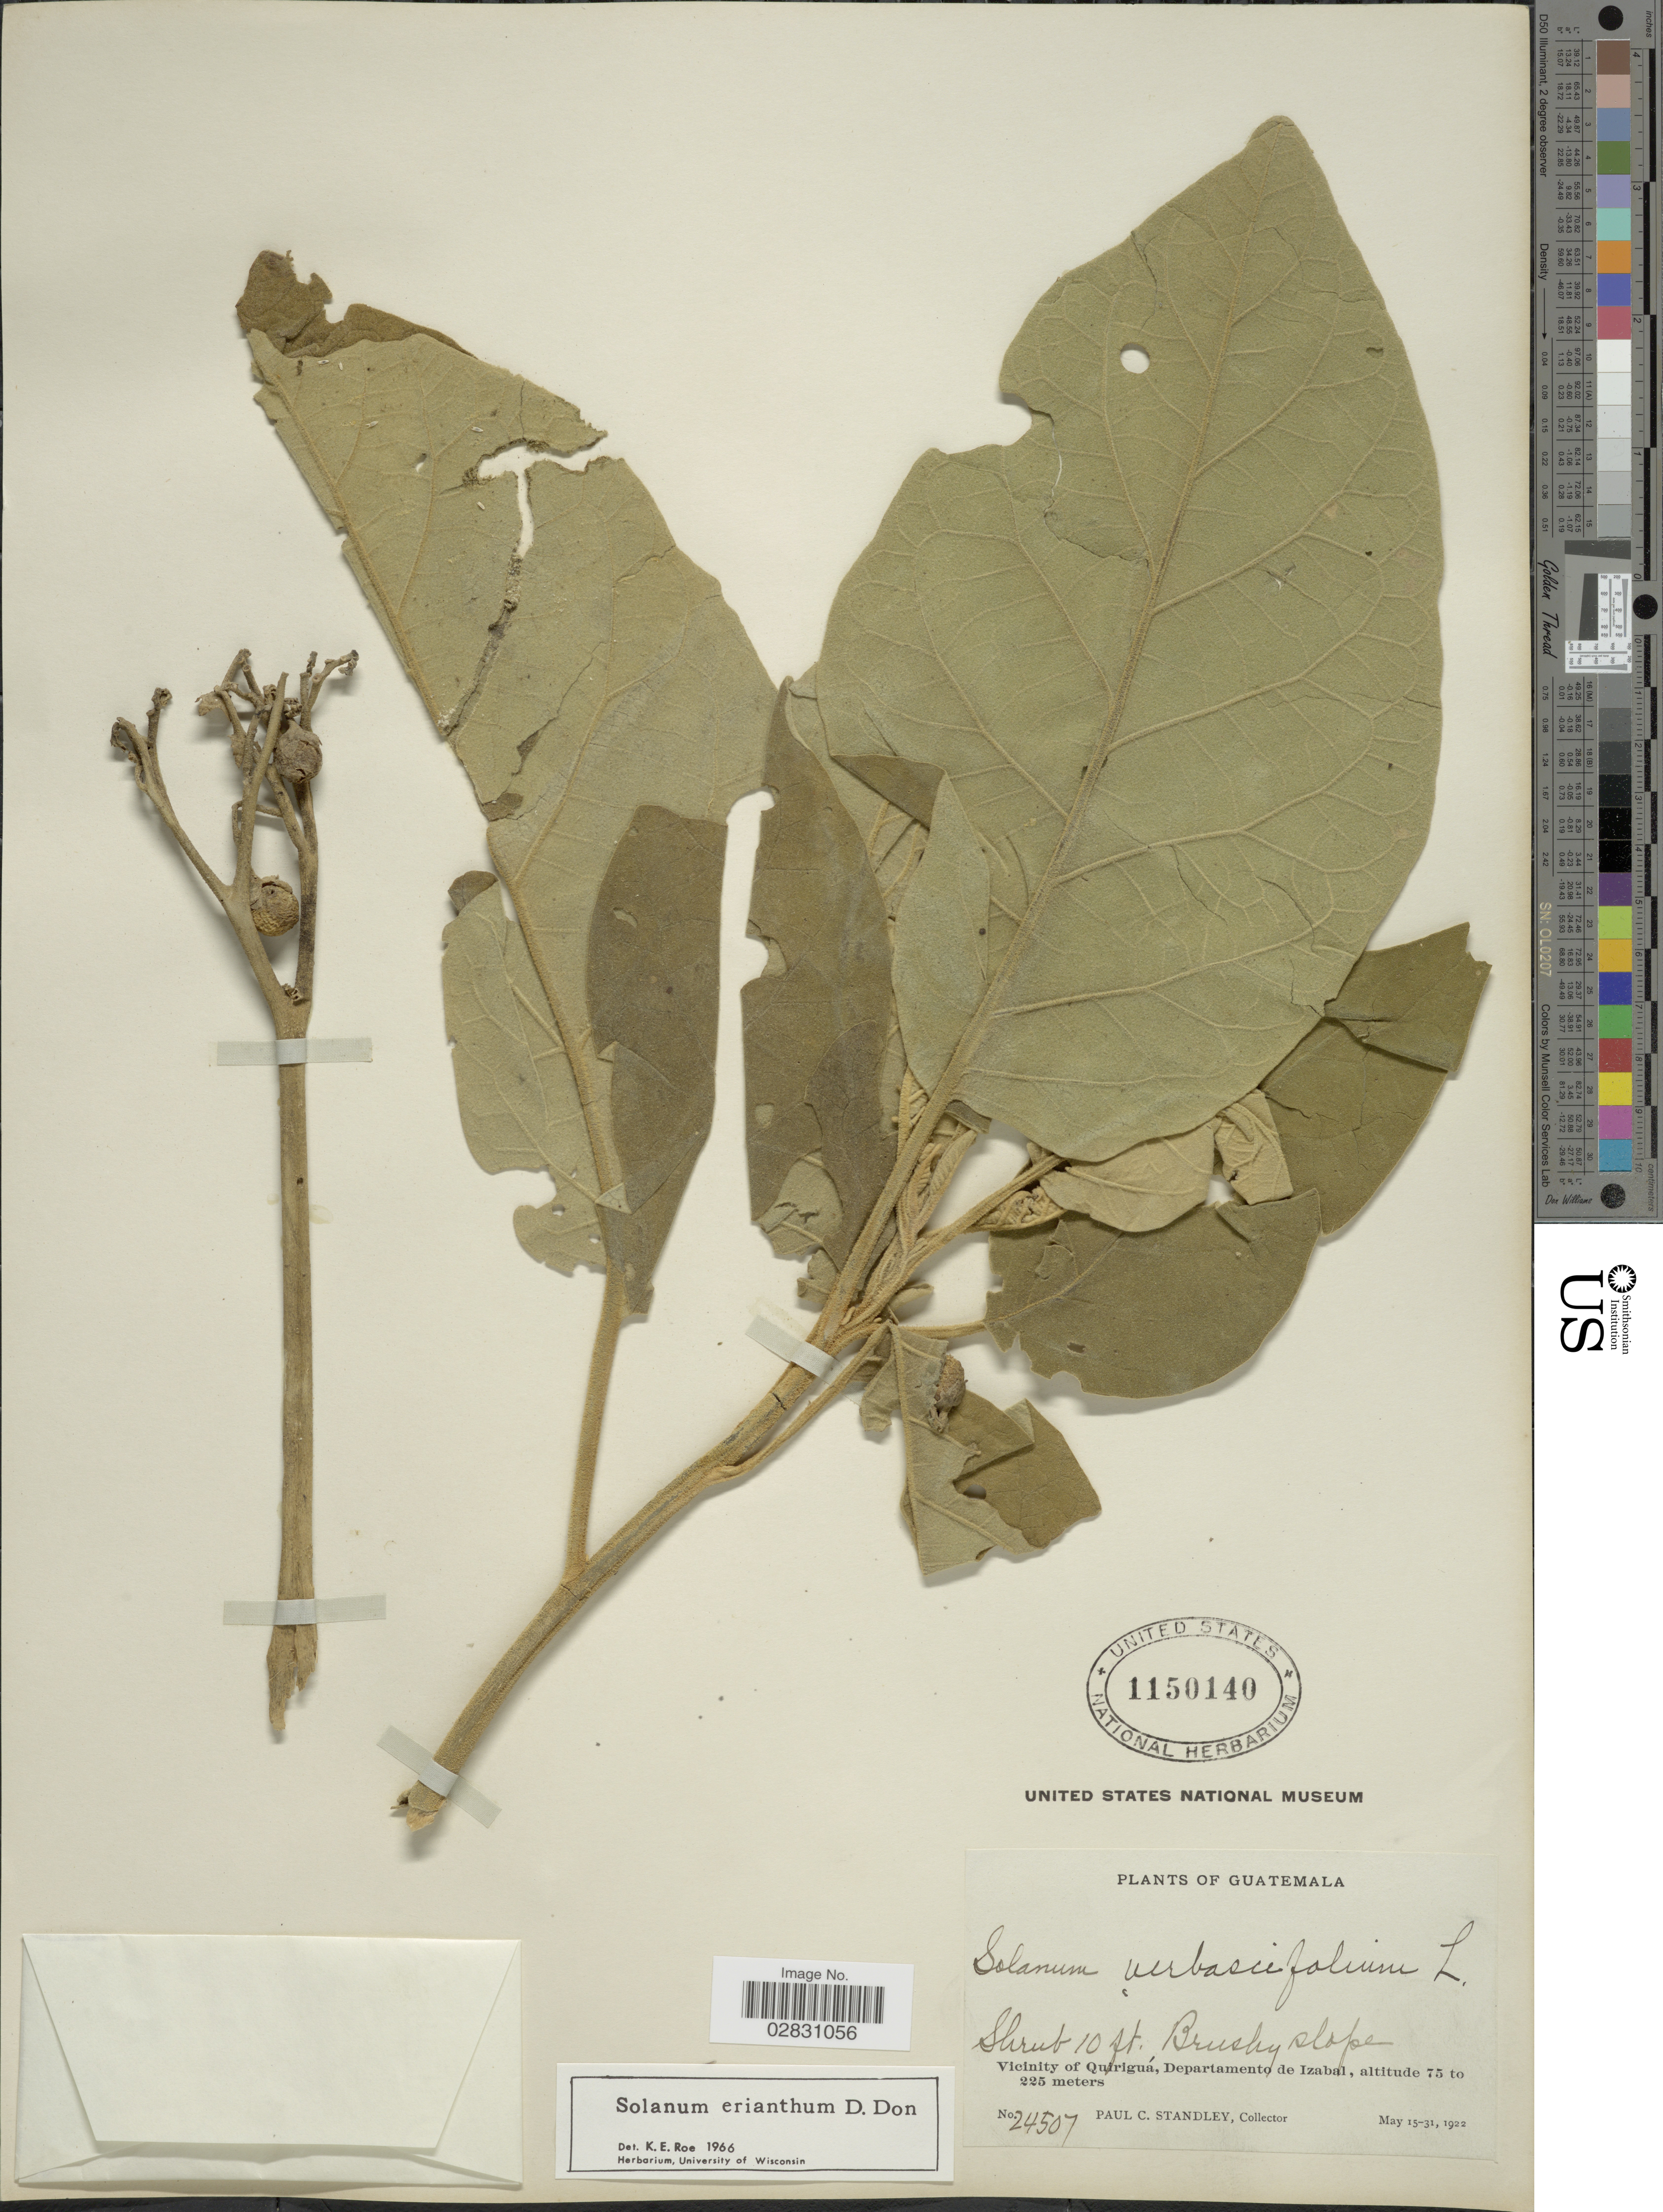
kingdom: Plantae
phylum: Tracheophyta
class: Magnoliopsida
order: Solanales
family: Solanaceae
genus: Solanum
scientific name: Solanum erianthum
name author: D. Don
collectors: P. C. Standley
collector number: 24507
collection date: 1922-05-15/1922-05-31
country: Guatemala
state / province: Izabal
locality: Vicinity of Quiriguá, Departamento de Izabal.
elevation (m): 75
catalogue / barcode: US 1150140